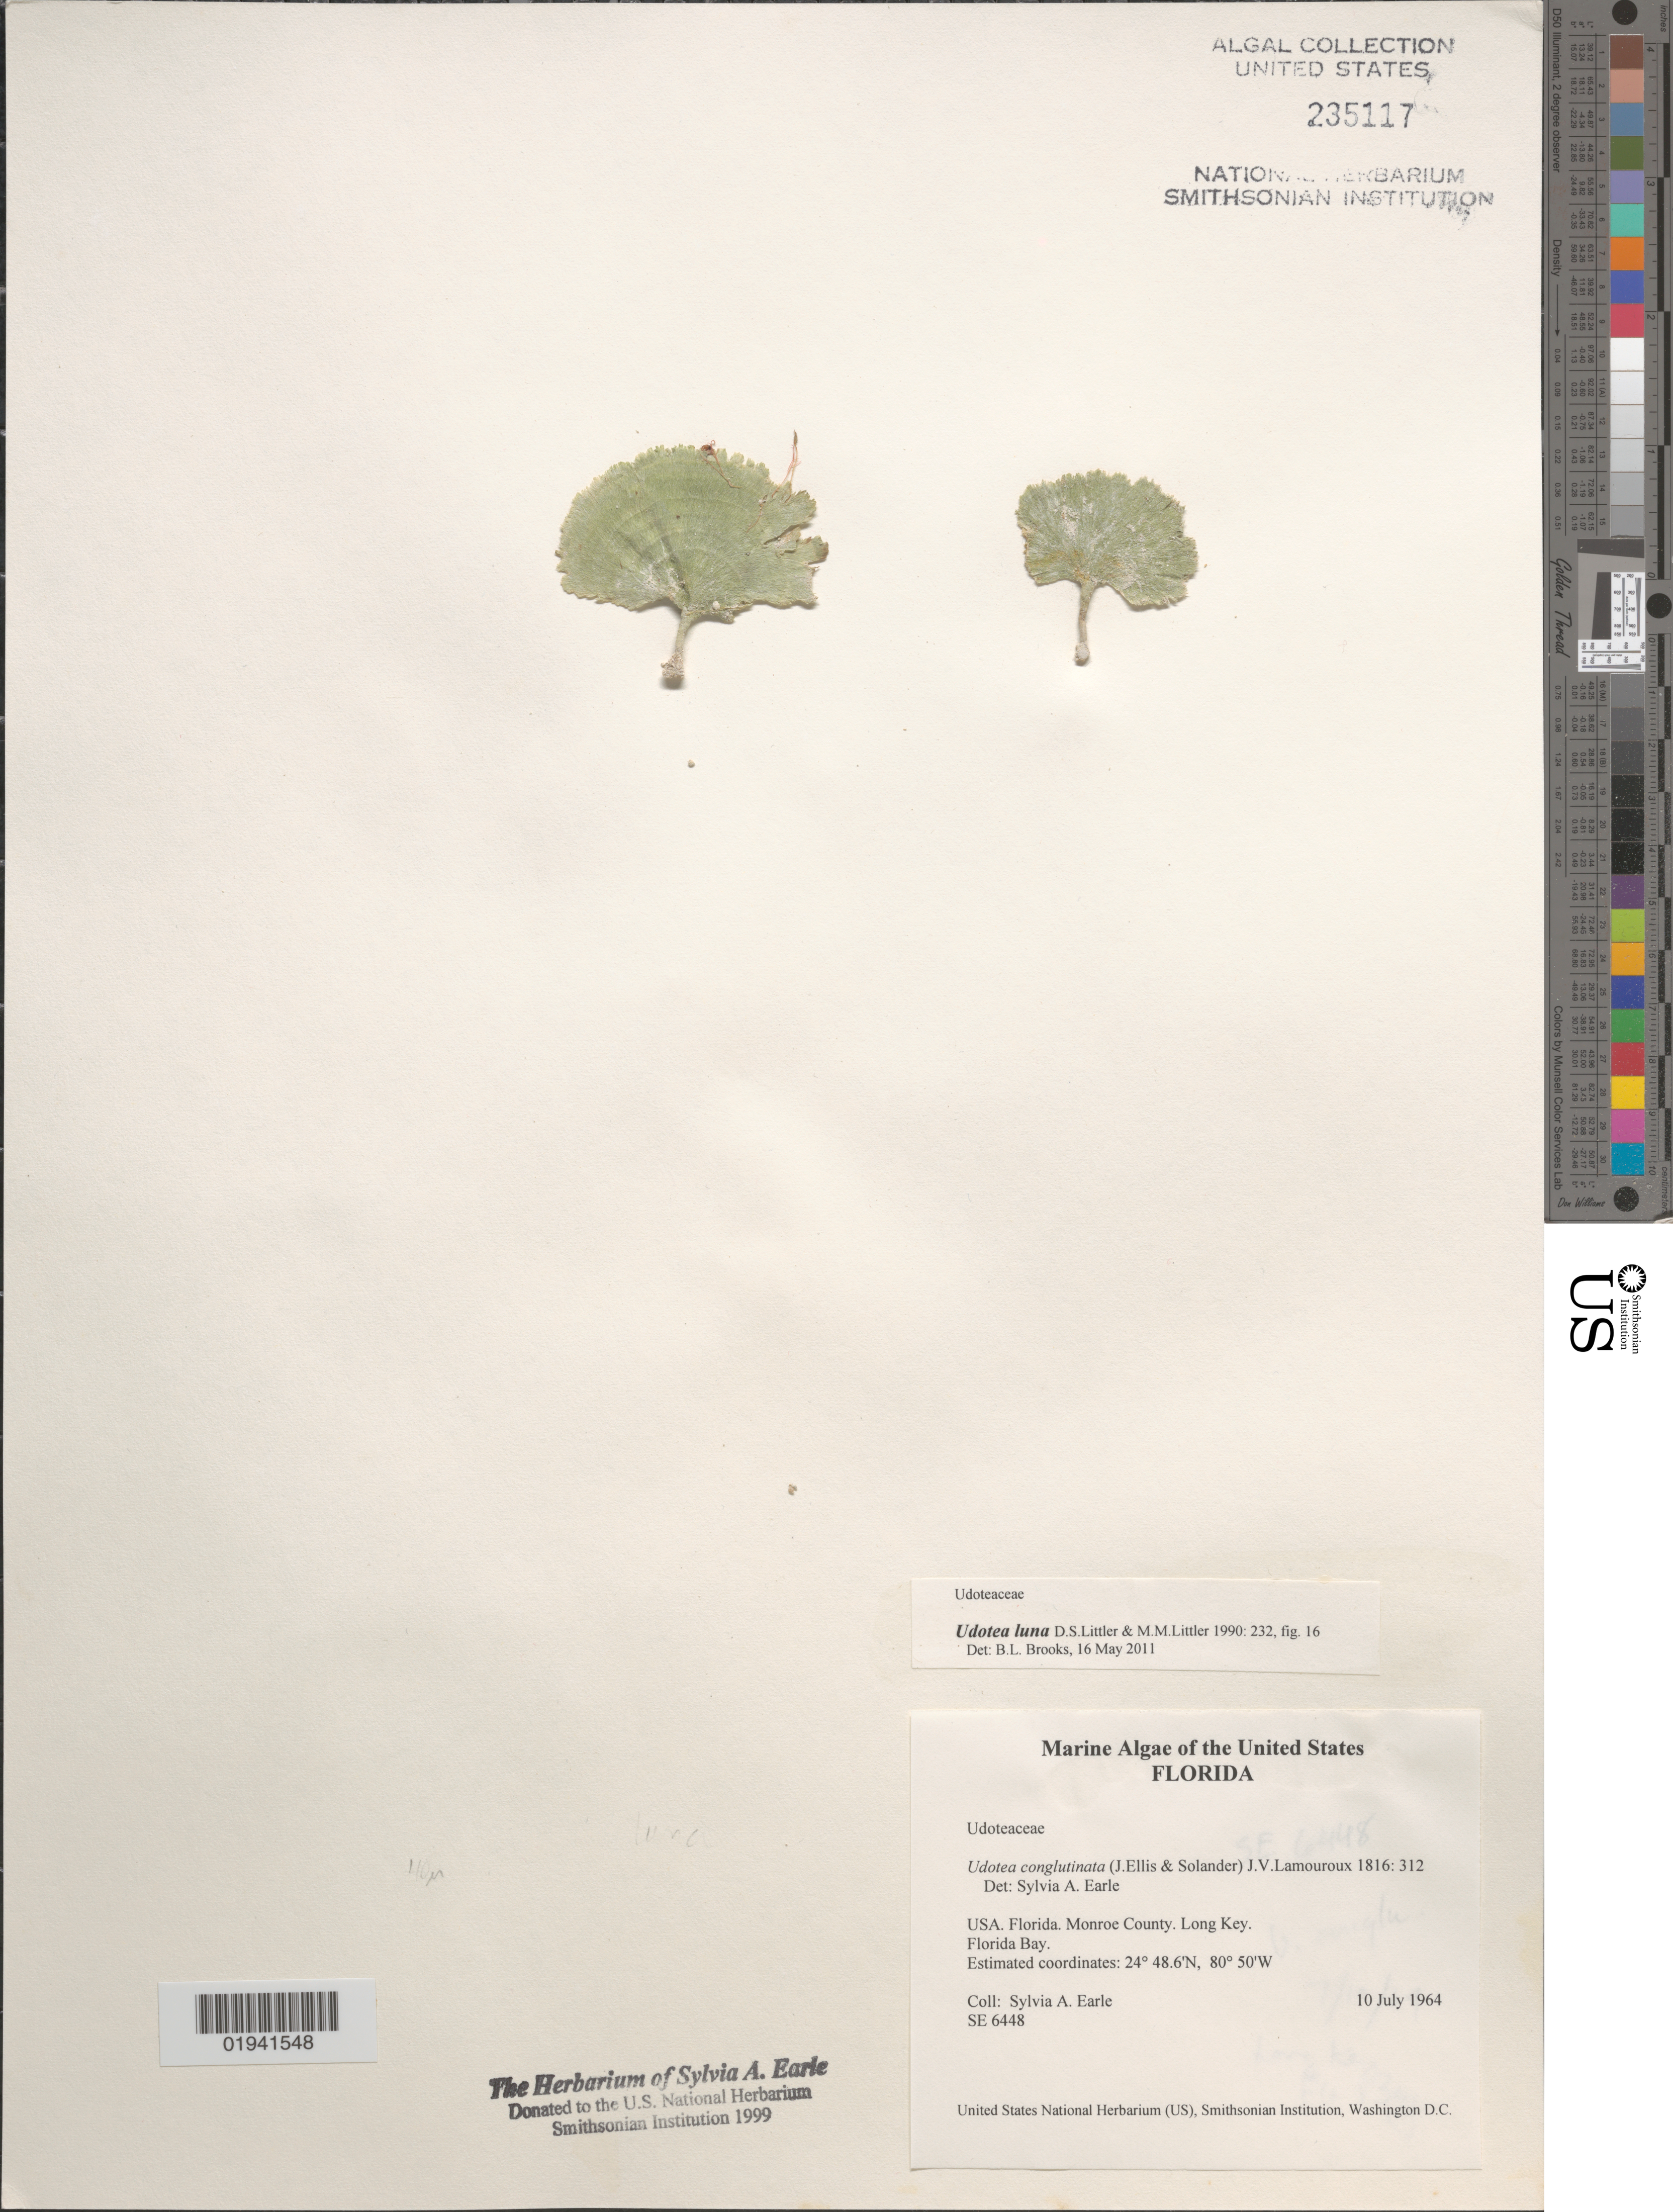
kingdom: Plantae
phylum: Chlorophyta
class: Ulvophyceae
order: Bryopsidales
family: Udoteaceae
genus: Udotea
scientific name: Udotea luna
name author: D.S. Littler & Littler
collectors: S. A. Earle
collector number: SE6448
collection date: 1964-07-10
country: United States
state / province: Florida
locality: Monroe County. Long Key. Florida Bay.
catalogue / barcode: US 235117